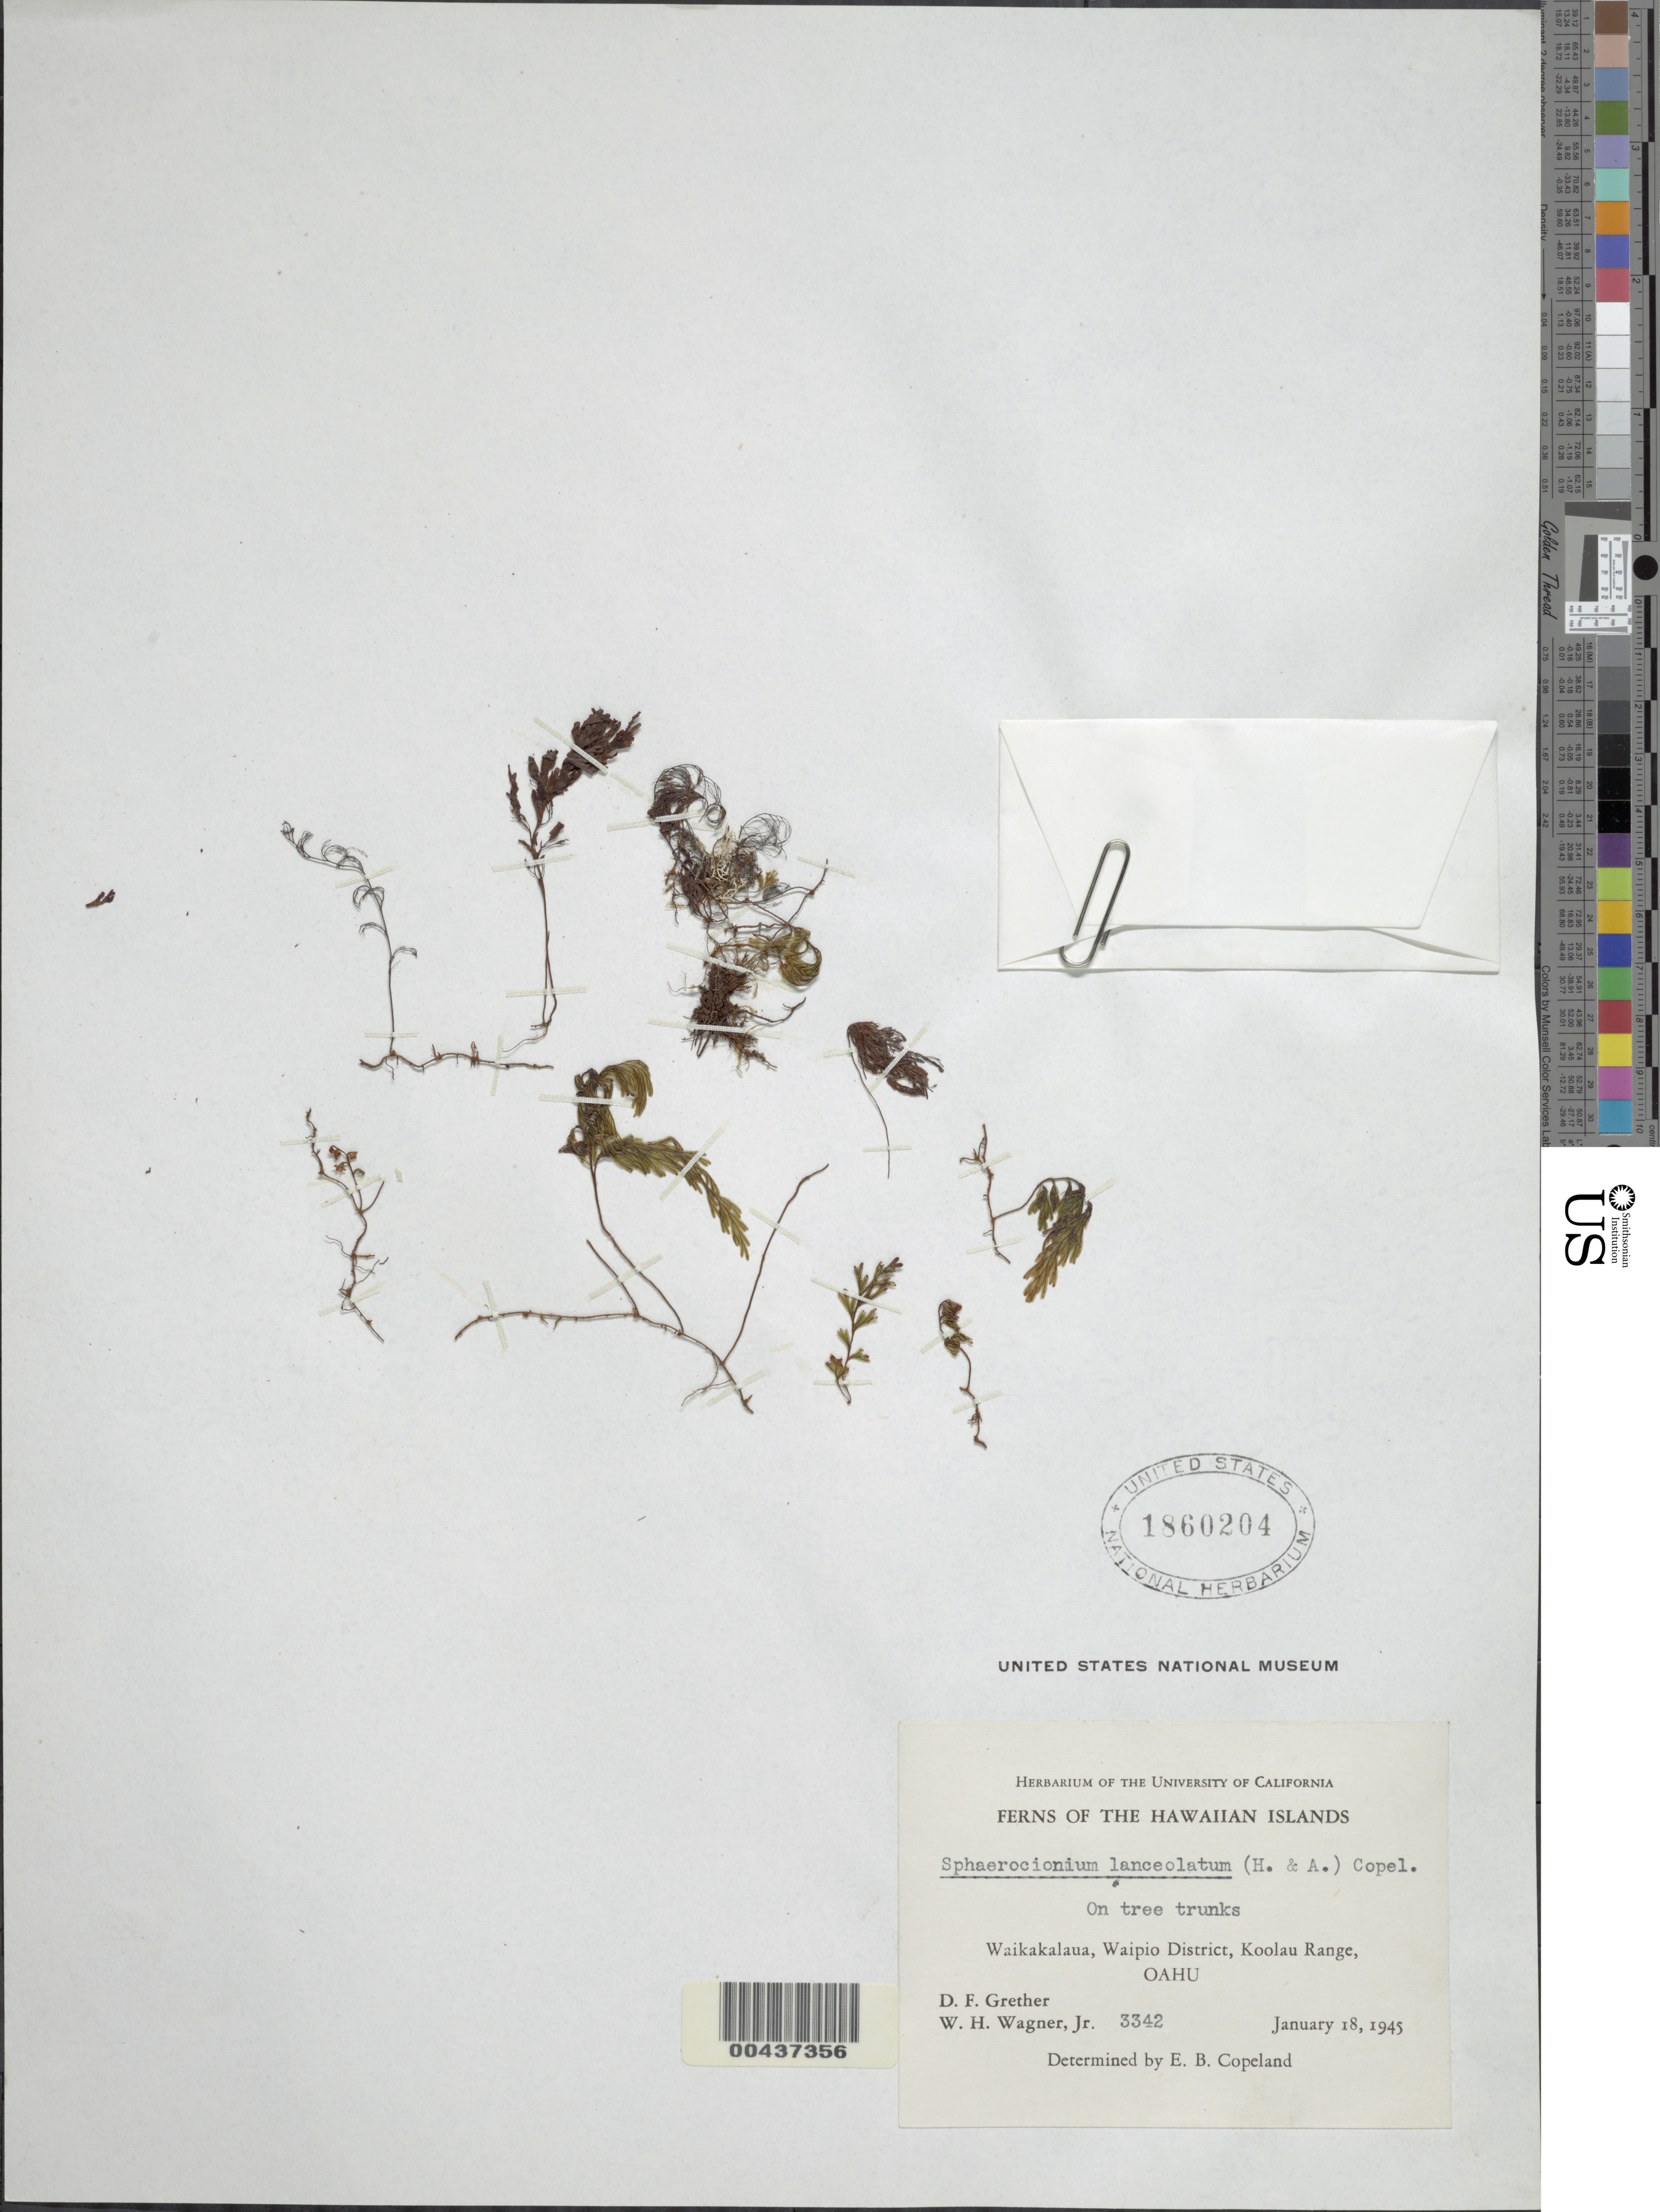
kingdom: Plantae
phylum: Tracheophyta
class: Polypodiopsida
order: Hymenophyllales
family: Hymenophyllaceae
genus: Hymenophyllum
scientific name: Hymenophyllum lanceolatum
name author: Hook. & Arn.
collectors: D. F. Grether & W. H. Wagner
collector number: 3342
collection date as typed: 18 Jan 1945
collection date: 1945-01-18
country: United States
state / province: Hawaii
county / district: Honolulu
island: Oahu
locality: Waikakalaua, Waipio District, Koolau Range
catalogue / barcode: US 1860204